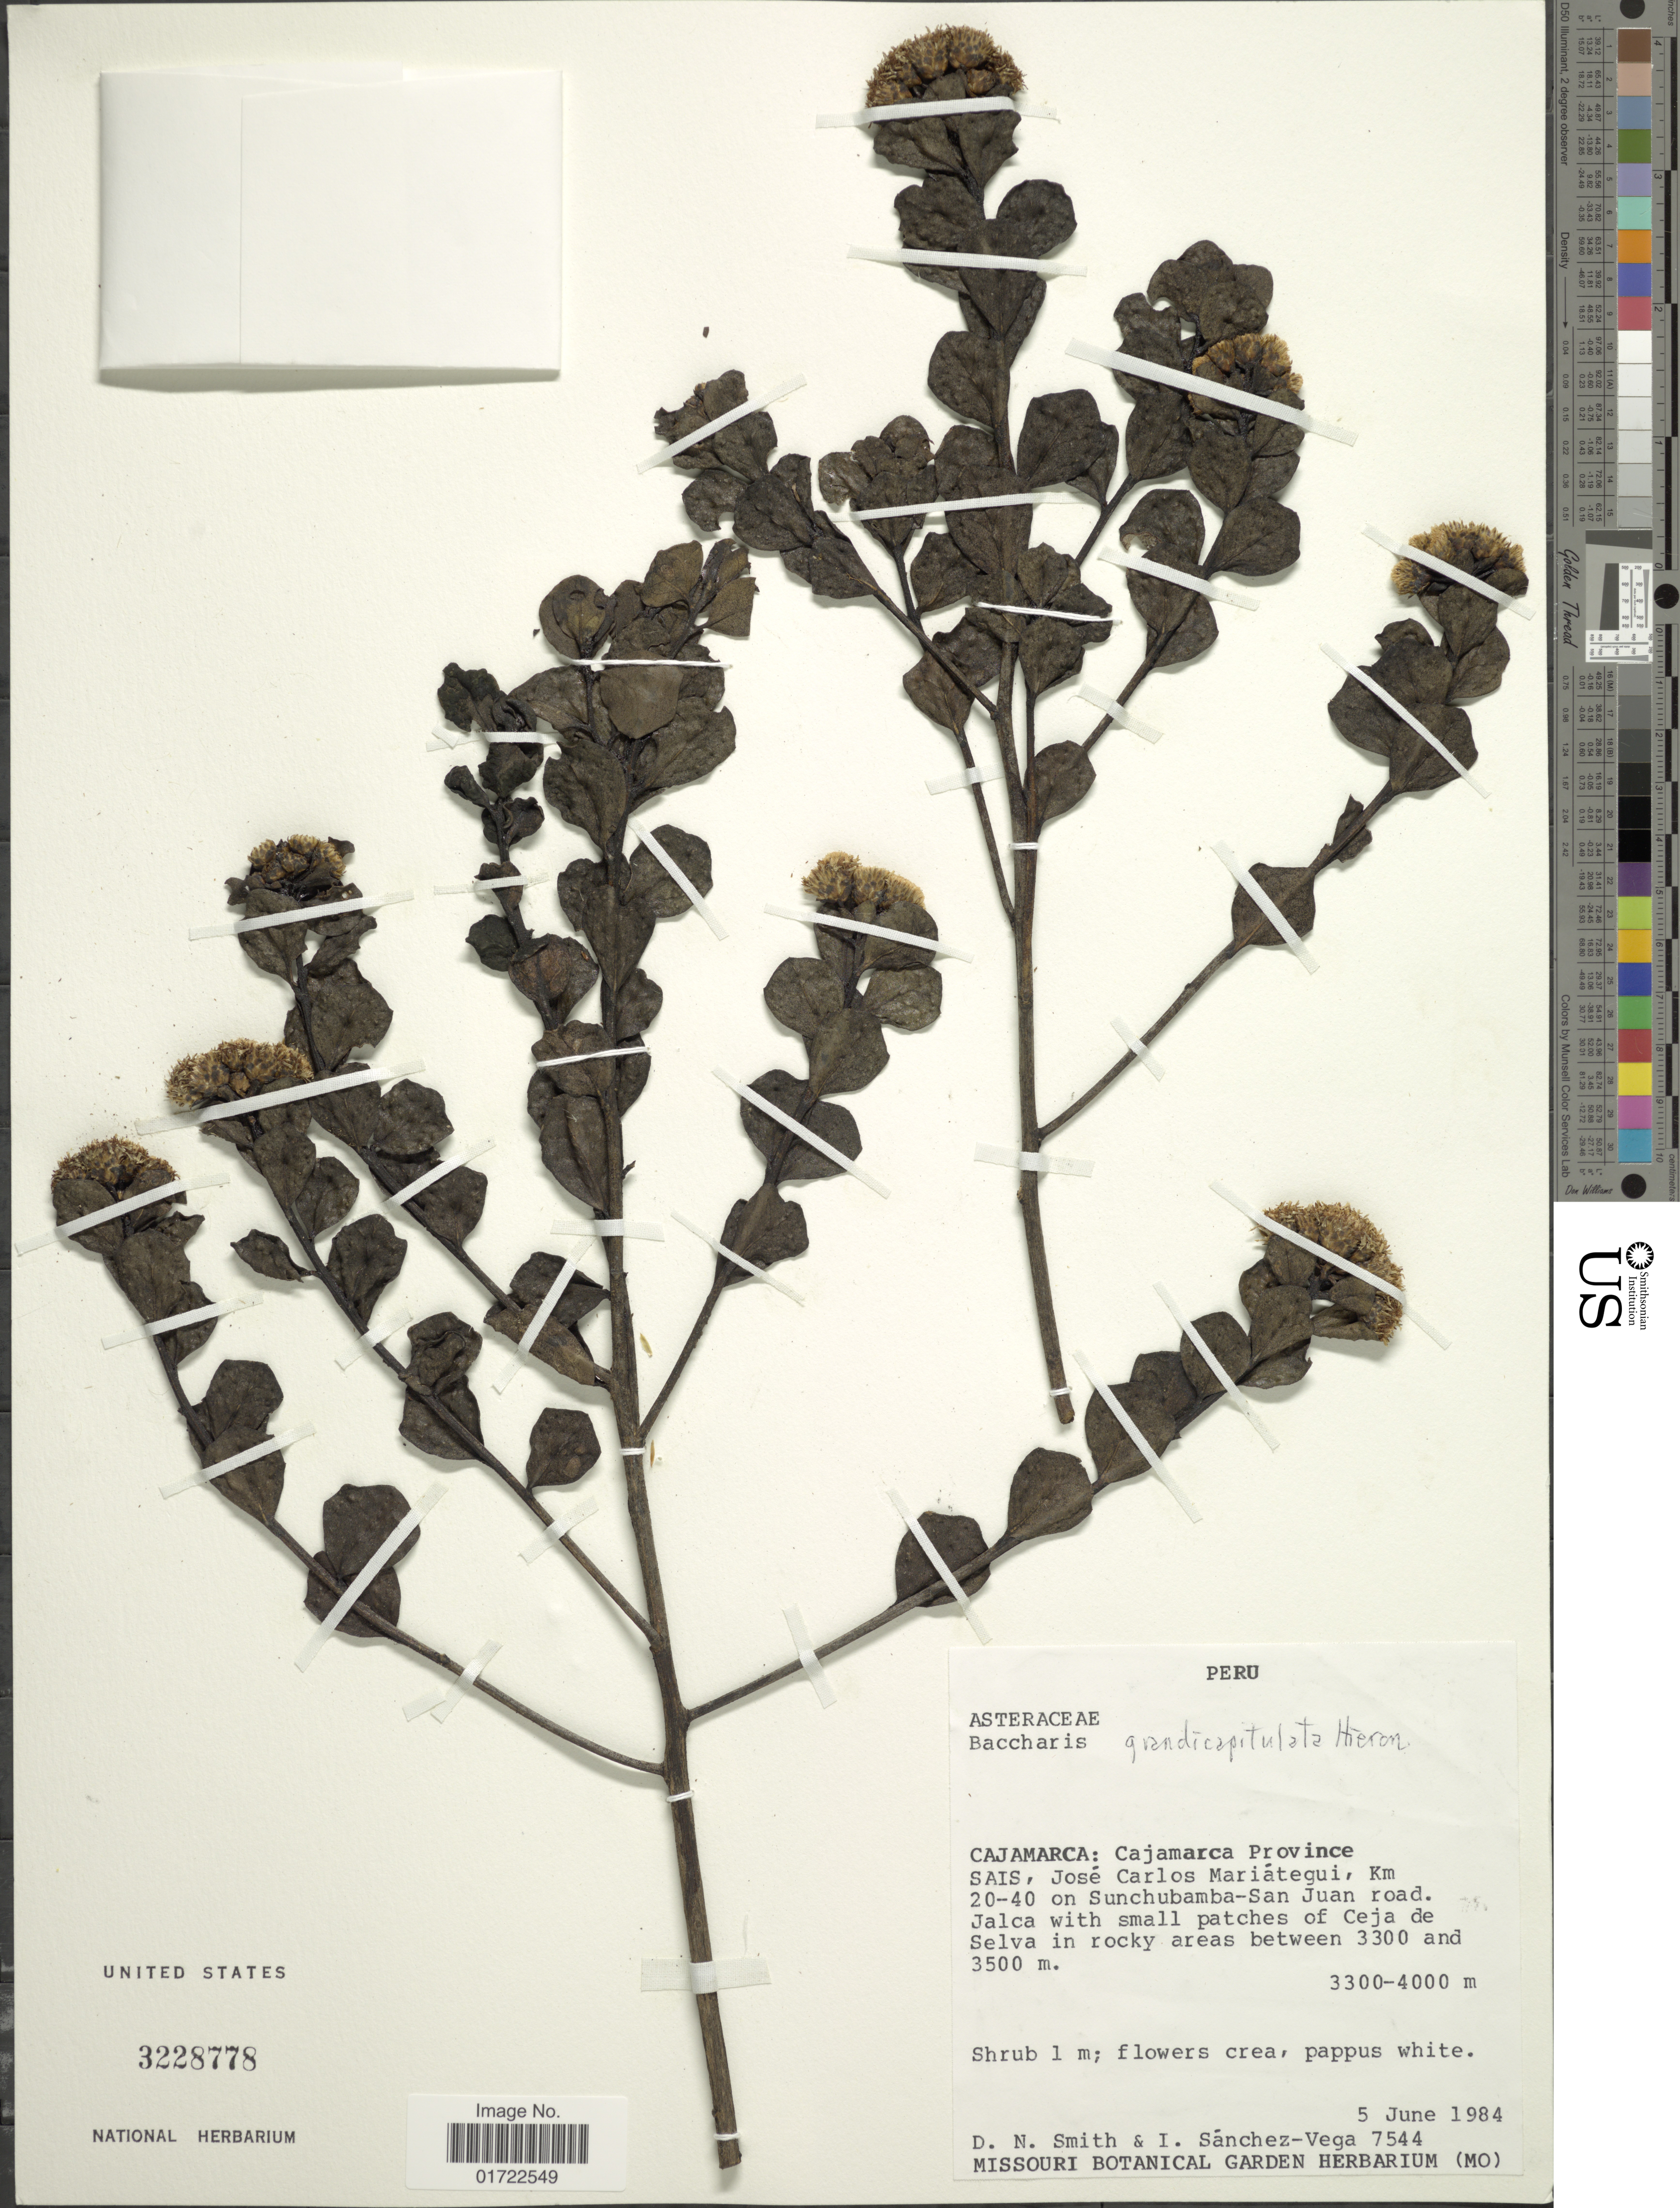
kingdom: Plantae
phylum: Tracheophyta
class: Magnoliopsida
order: Asterales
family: Asteraceae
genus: Baccharis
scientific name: Baccharis grandicapitulata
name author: Hieron.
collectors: D. Smith & I. Sánchez Vega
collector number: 7544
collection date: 1984-06-05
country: Peru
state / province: Cajamarca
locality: Cajamarca Province Sais, Jose Carlos Mariategui, km 20-40 on Sunchubamba-San Juan road. Jalca with small patches of Ceja de Selva in rocky areas 3300-3500 m.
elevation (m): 3300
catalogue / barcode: US 3228778